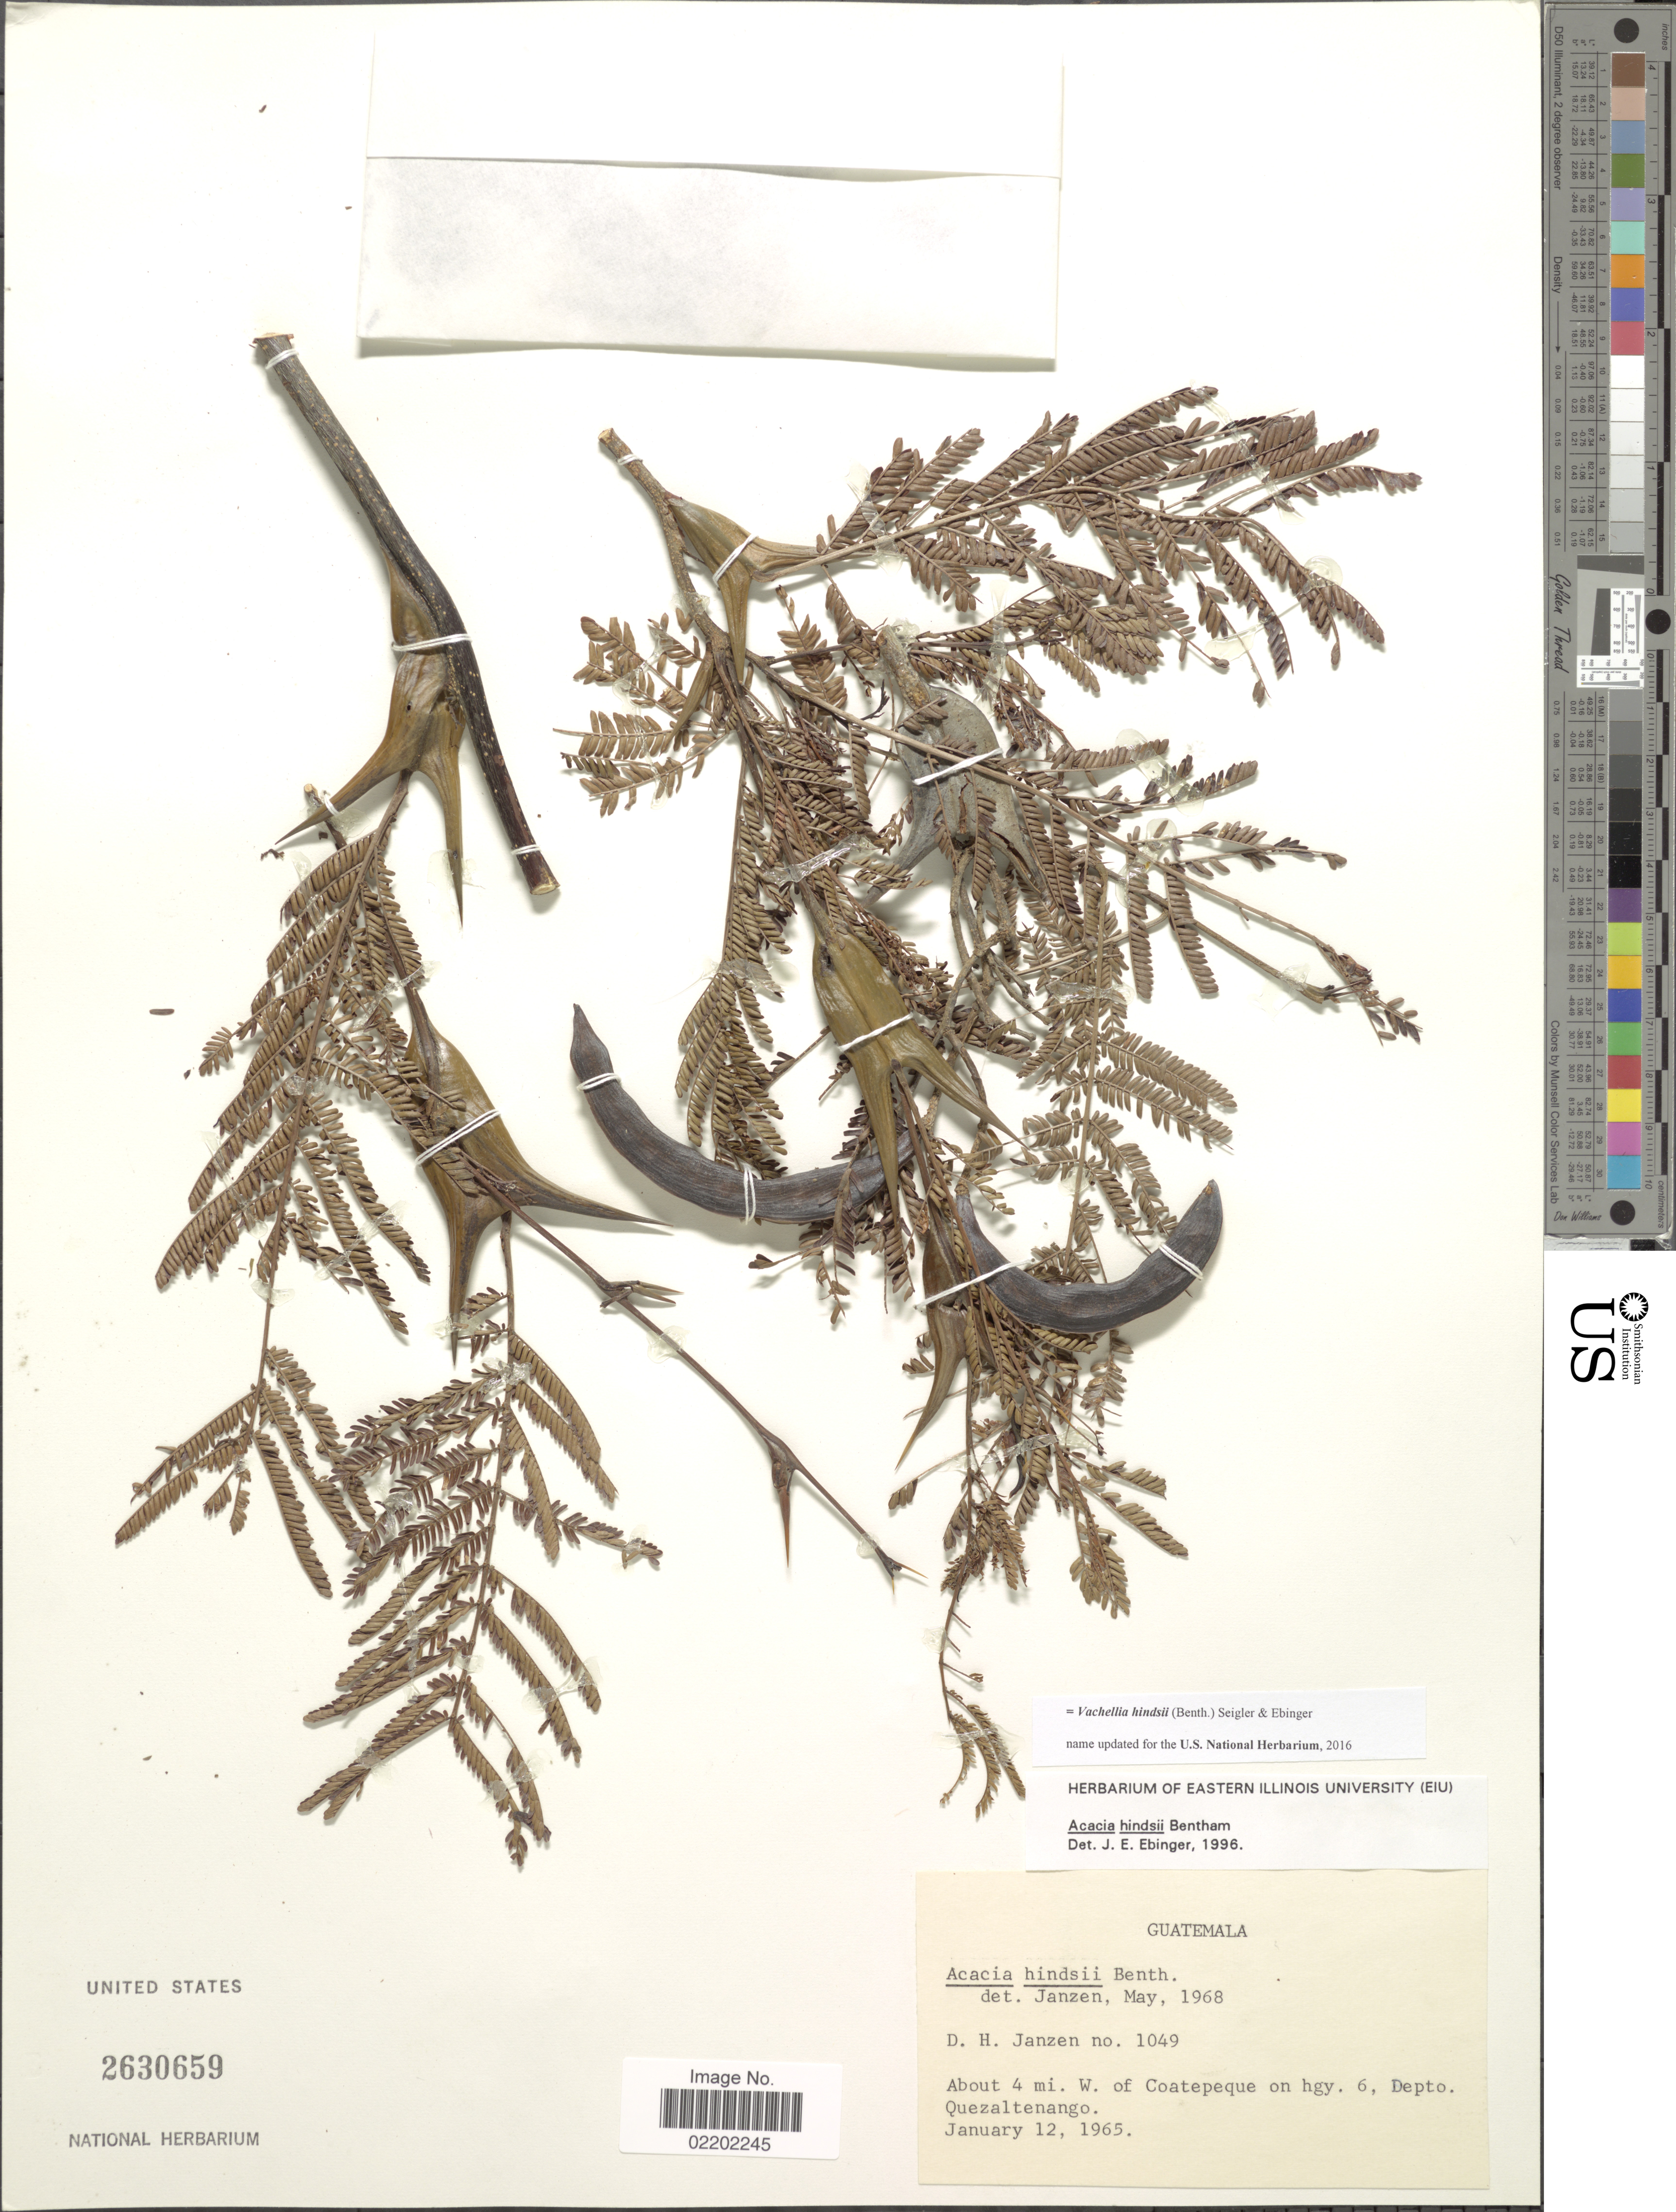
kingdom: Plantae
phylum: Tracheophyta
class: Magnoliopsida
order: Fabales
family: Fabaceae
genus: Vachellia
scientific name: Vachellia hindsii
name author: (Benth.) Seigler & Ebinger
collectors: D. Janzen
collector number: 1049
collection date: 1965-01-12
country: Guatemala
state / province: Quetzaltenango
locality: About 4 mi. W. of Coatepeque on hgy 6, Depto Quezaltenango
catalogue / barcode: US 2630659